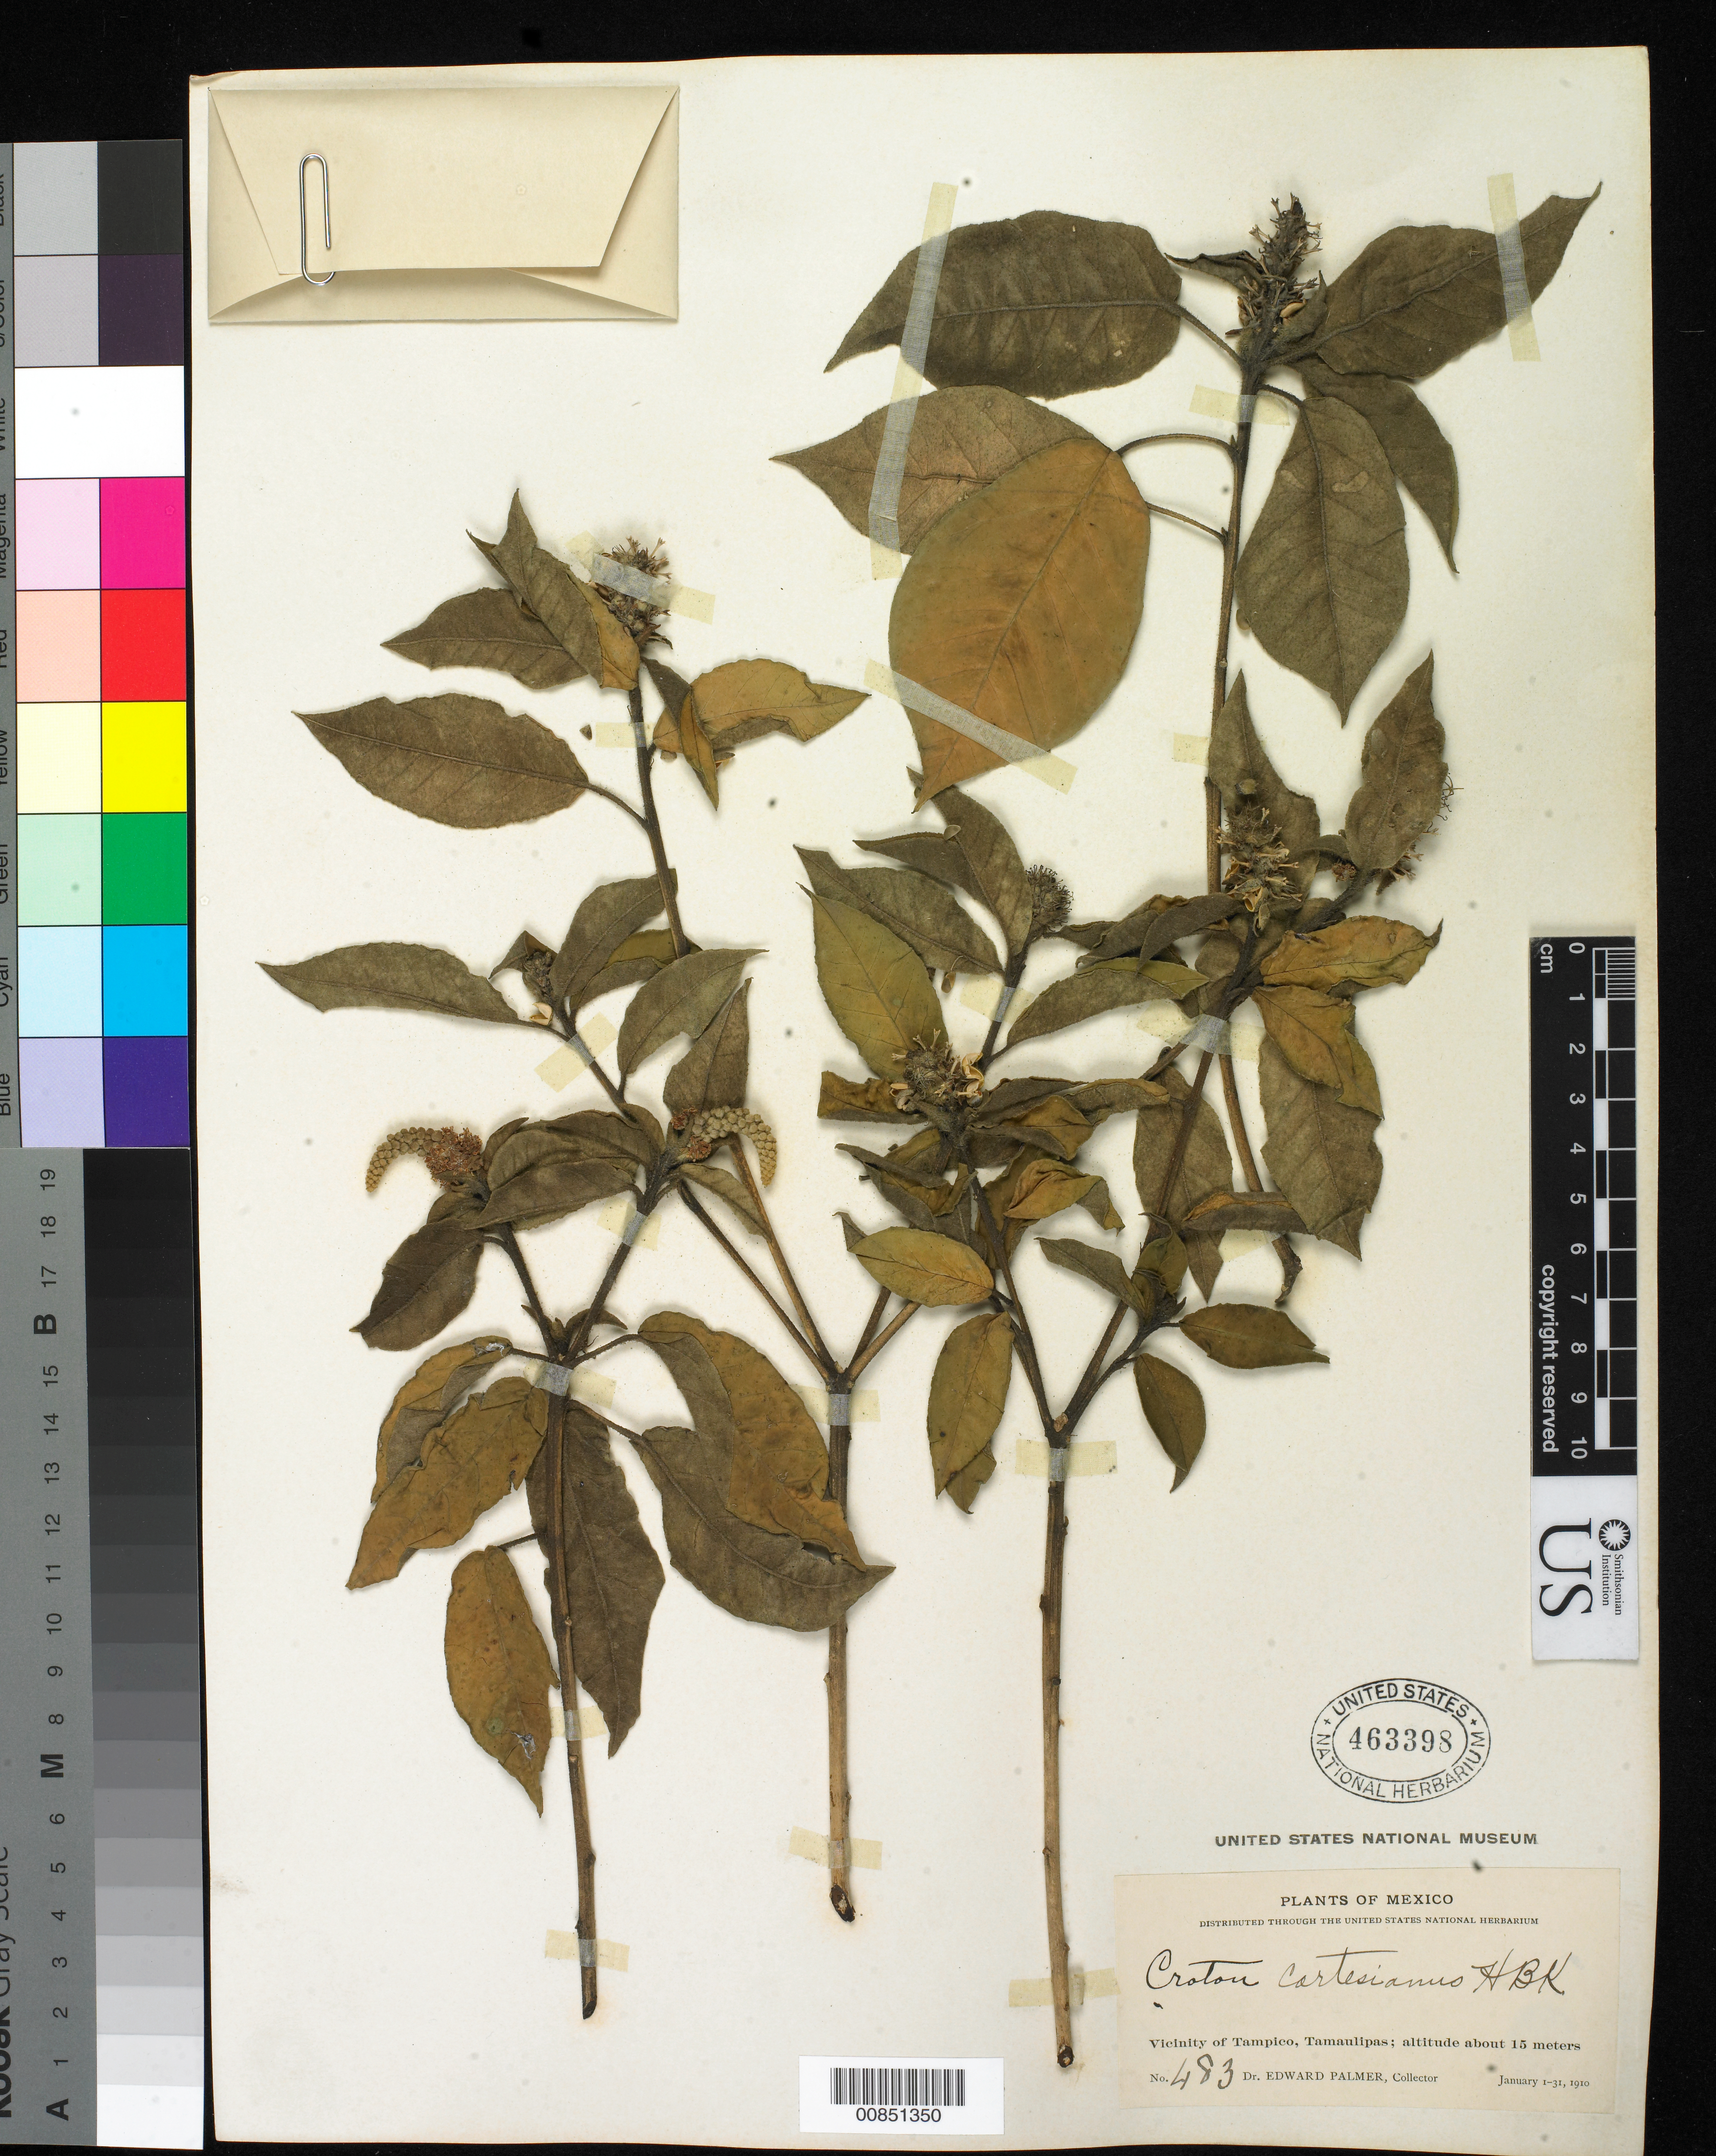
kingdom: Plantae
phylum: Tracheophyta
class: Magnoliopsida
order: Malpighiales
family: Euphorbiaceae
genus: Croton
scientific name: Croton cortesianus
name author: Kunth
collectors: E. Palmer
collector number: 483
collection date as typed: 01 Jan 1910 to 31 Jan 1910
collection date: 1910-01-01/1910-01-31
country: Mexico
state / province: Tamaulipas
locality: Vicinity of Tampico, Tamaulipas.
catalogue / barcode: US 463398